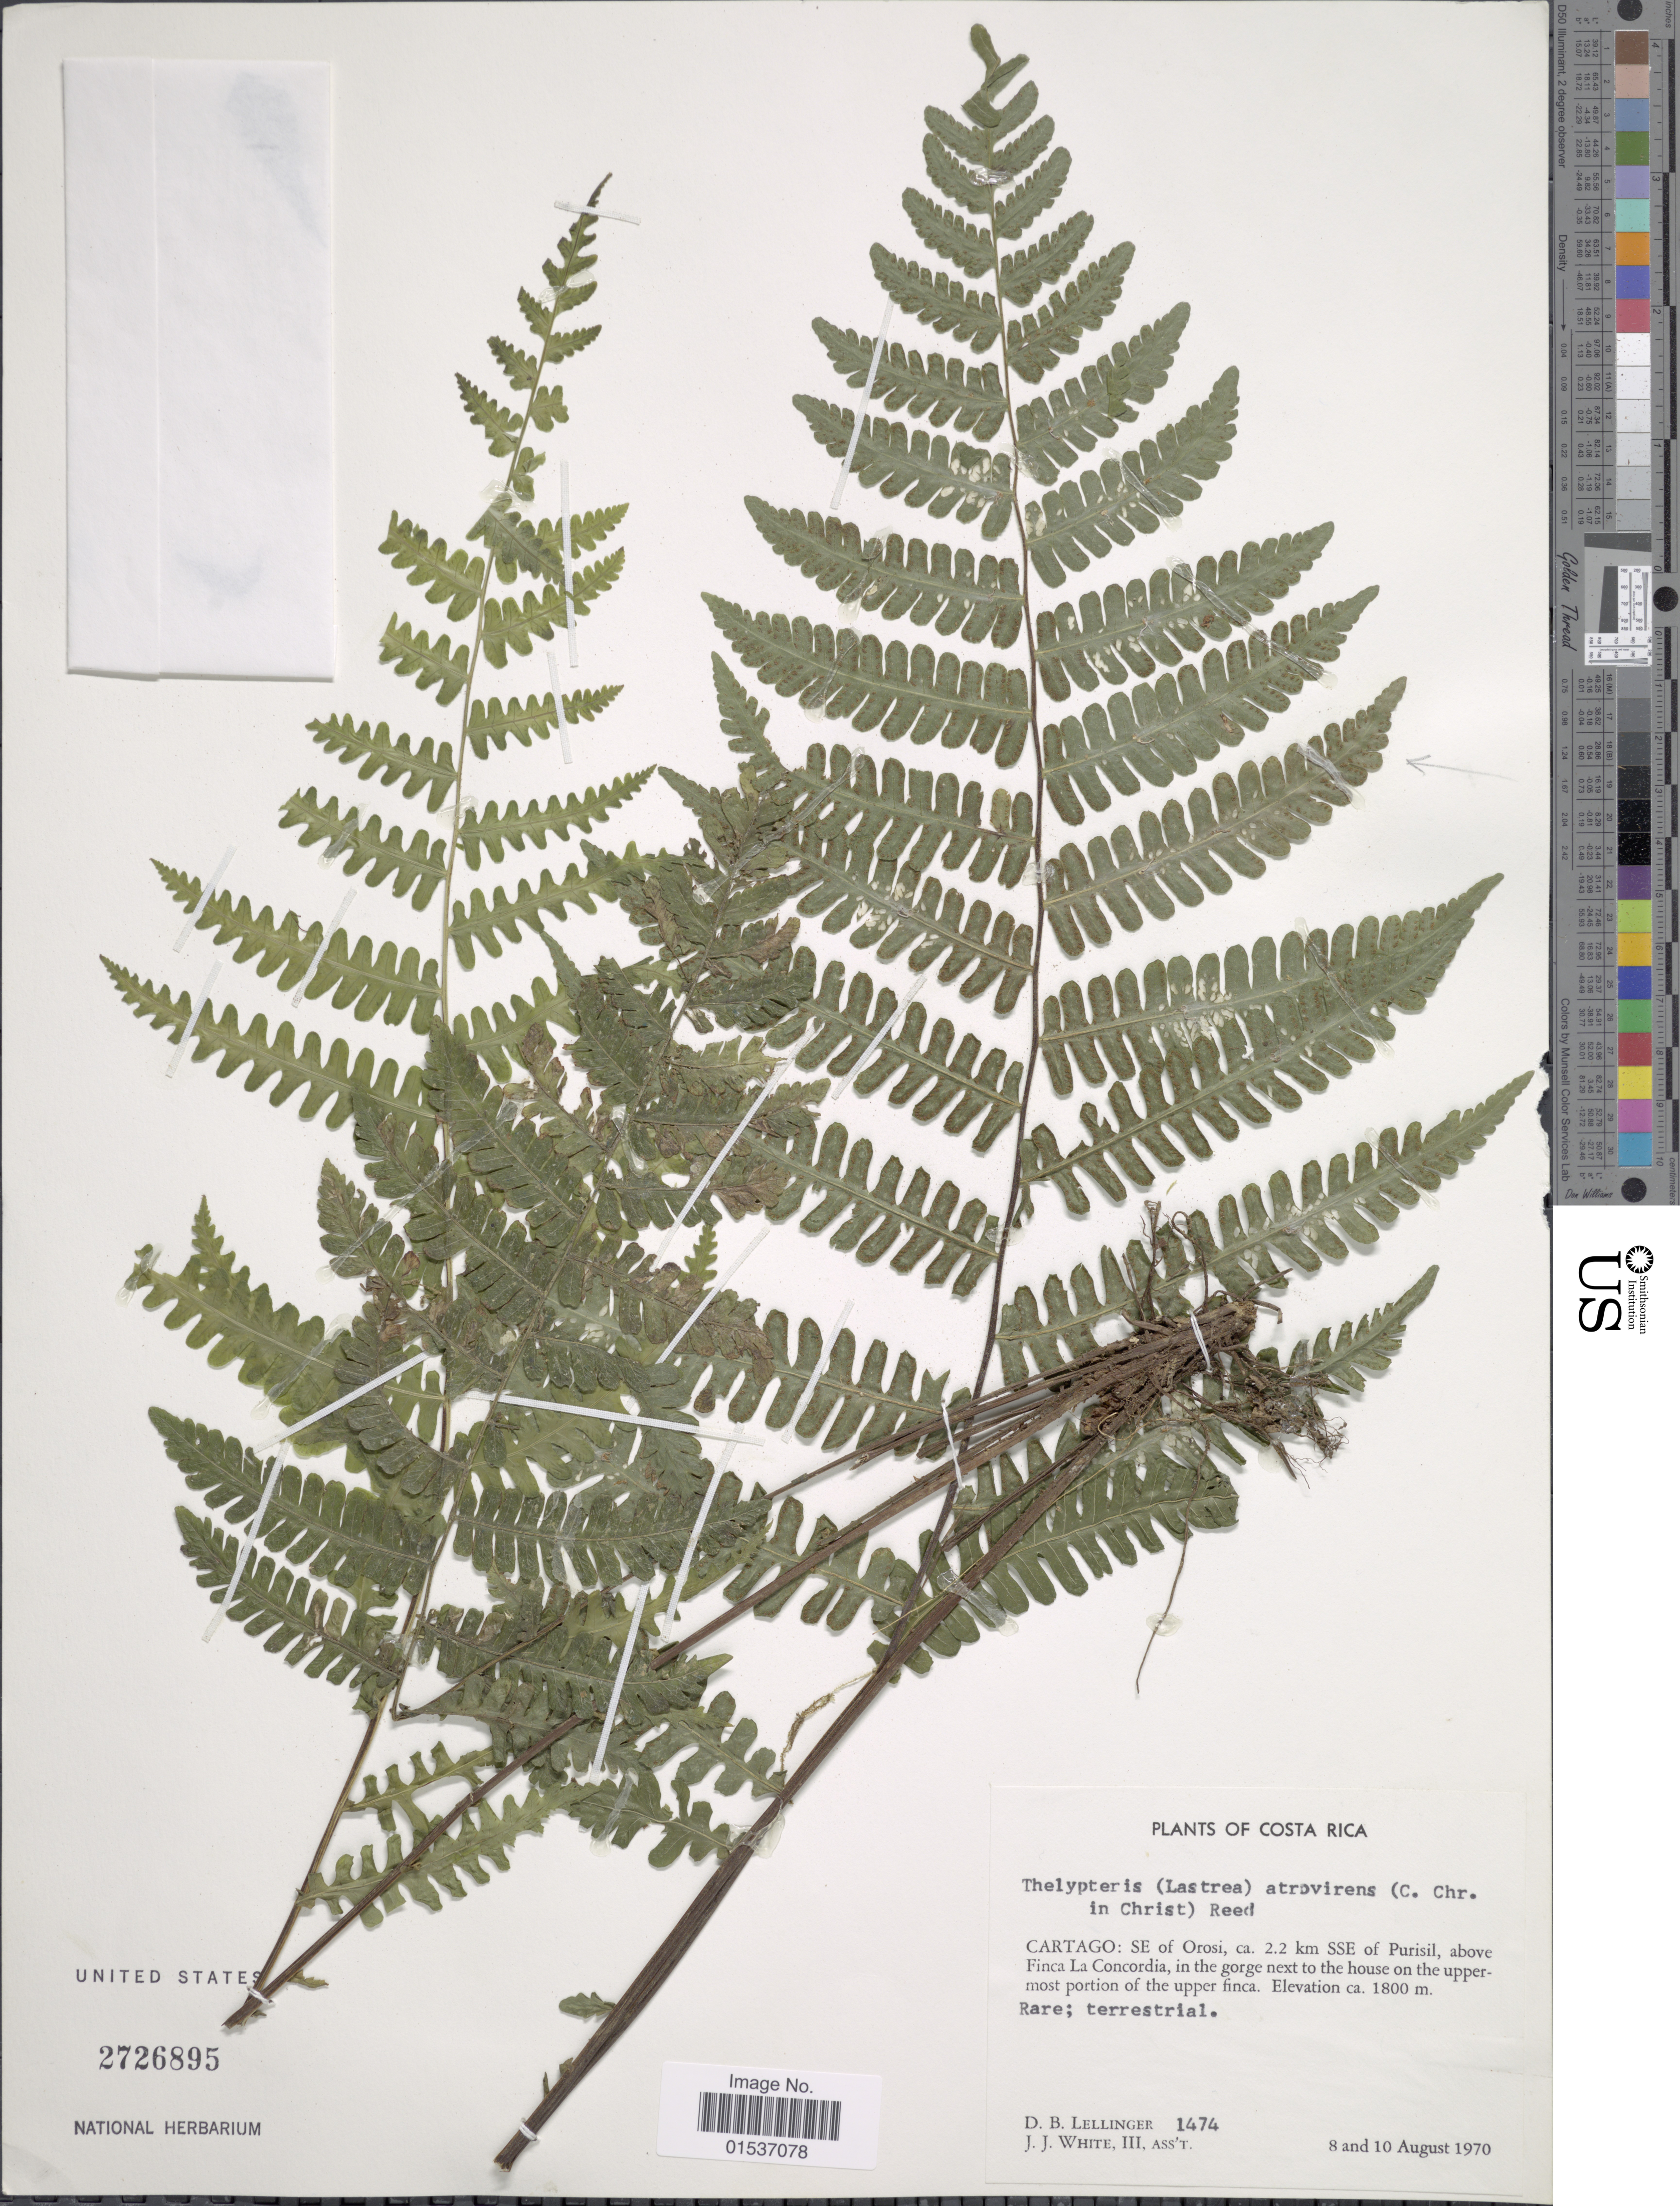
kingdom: Plantae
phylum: Tracheophyta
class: Polypodiopsida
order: Polypodiales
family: Thelypteridaceae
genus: Thelypteris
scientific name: Thelypteris atrovirens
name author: (C. Chr.) C.F. Reed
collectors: D. B. Lellinger & J. J. White III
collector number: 1474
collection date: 1970-08-08/1970-08-10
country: Costa Rica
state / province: Cartago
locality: Cartago: SE of Orosi, ca. 2.2 km SSE of Purisil, above Finca La Concordia, in the gorge next to the house on the upper-most portion of the upper finca.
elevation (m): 1800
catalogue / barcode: US 2726895